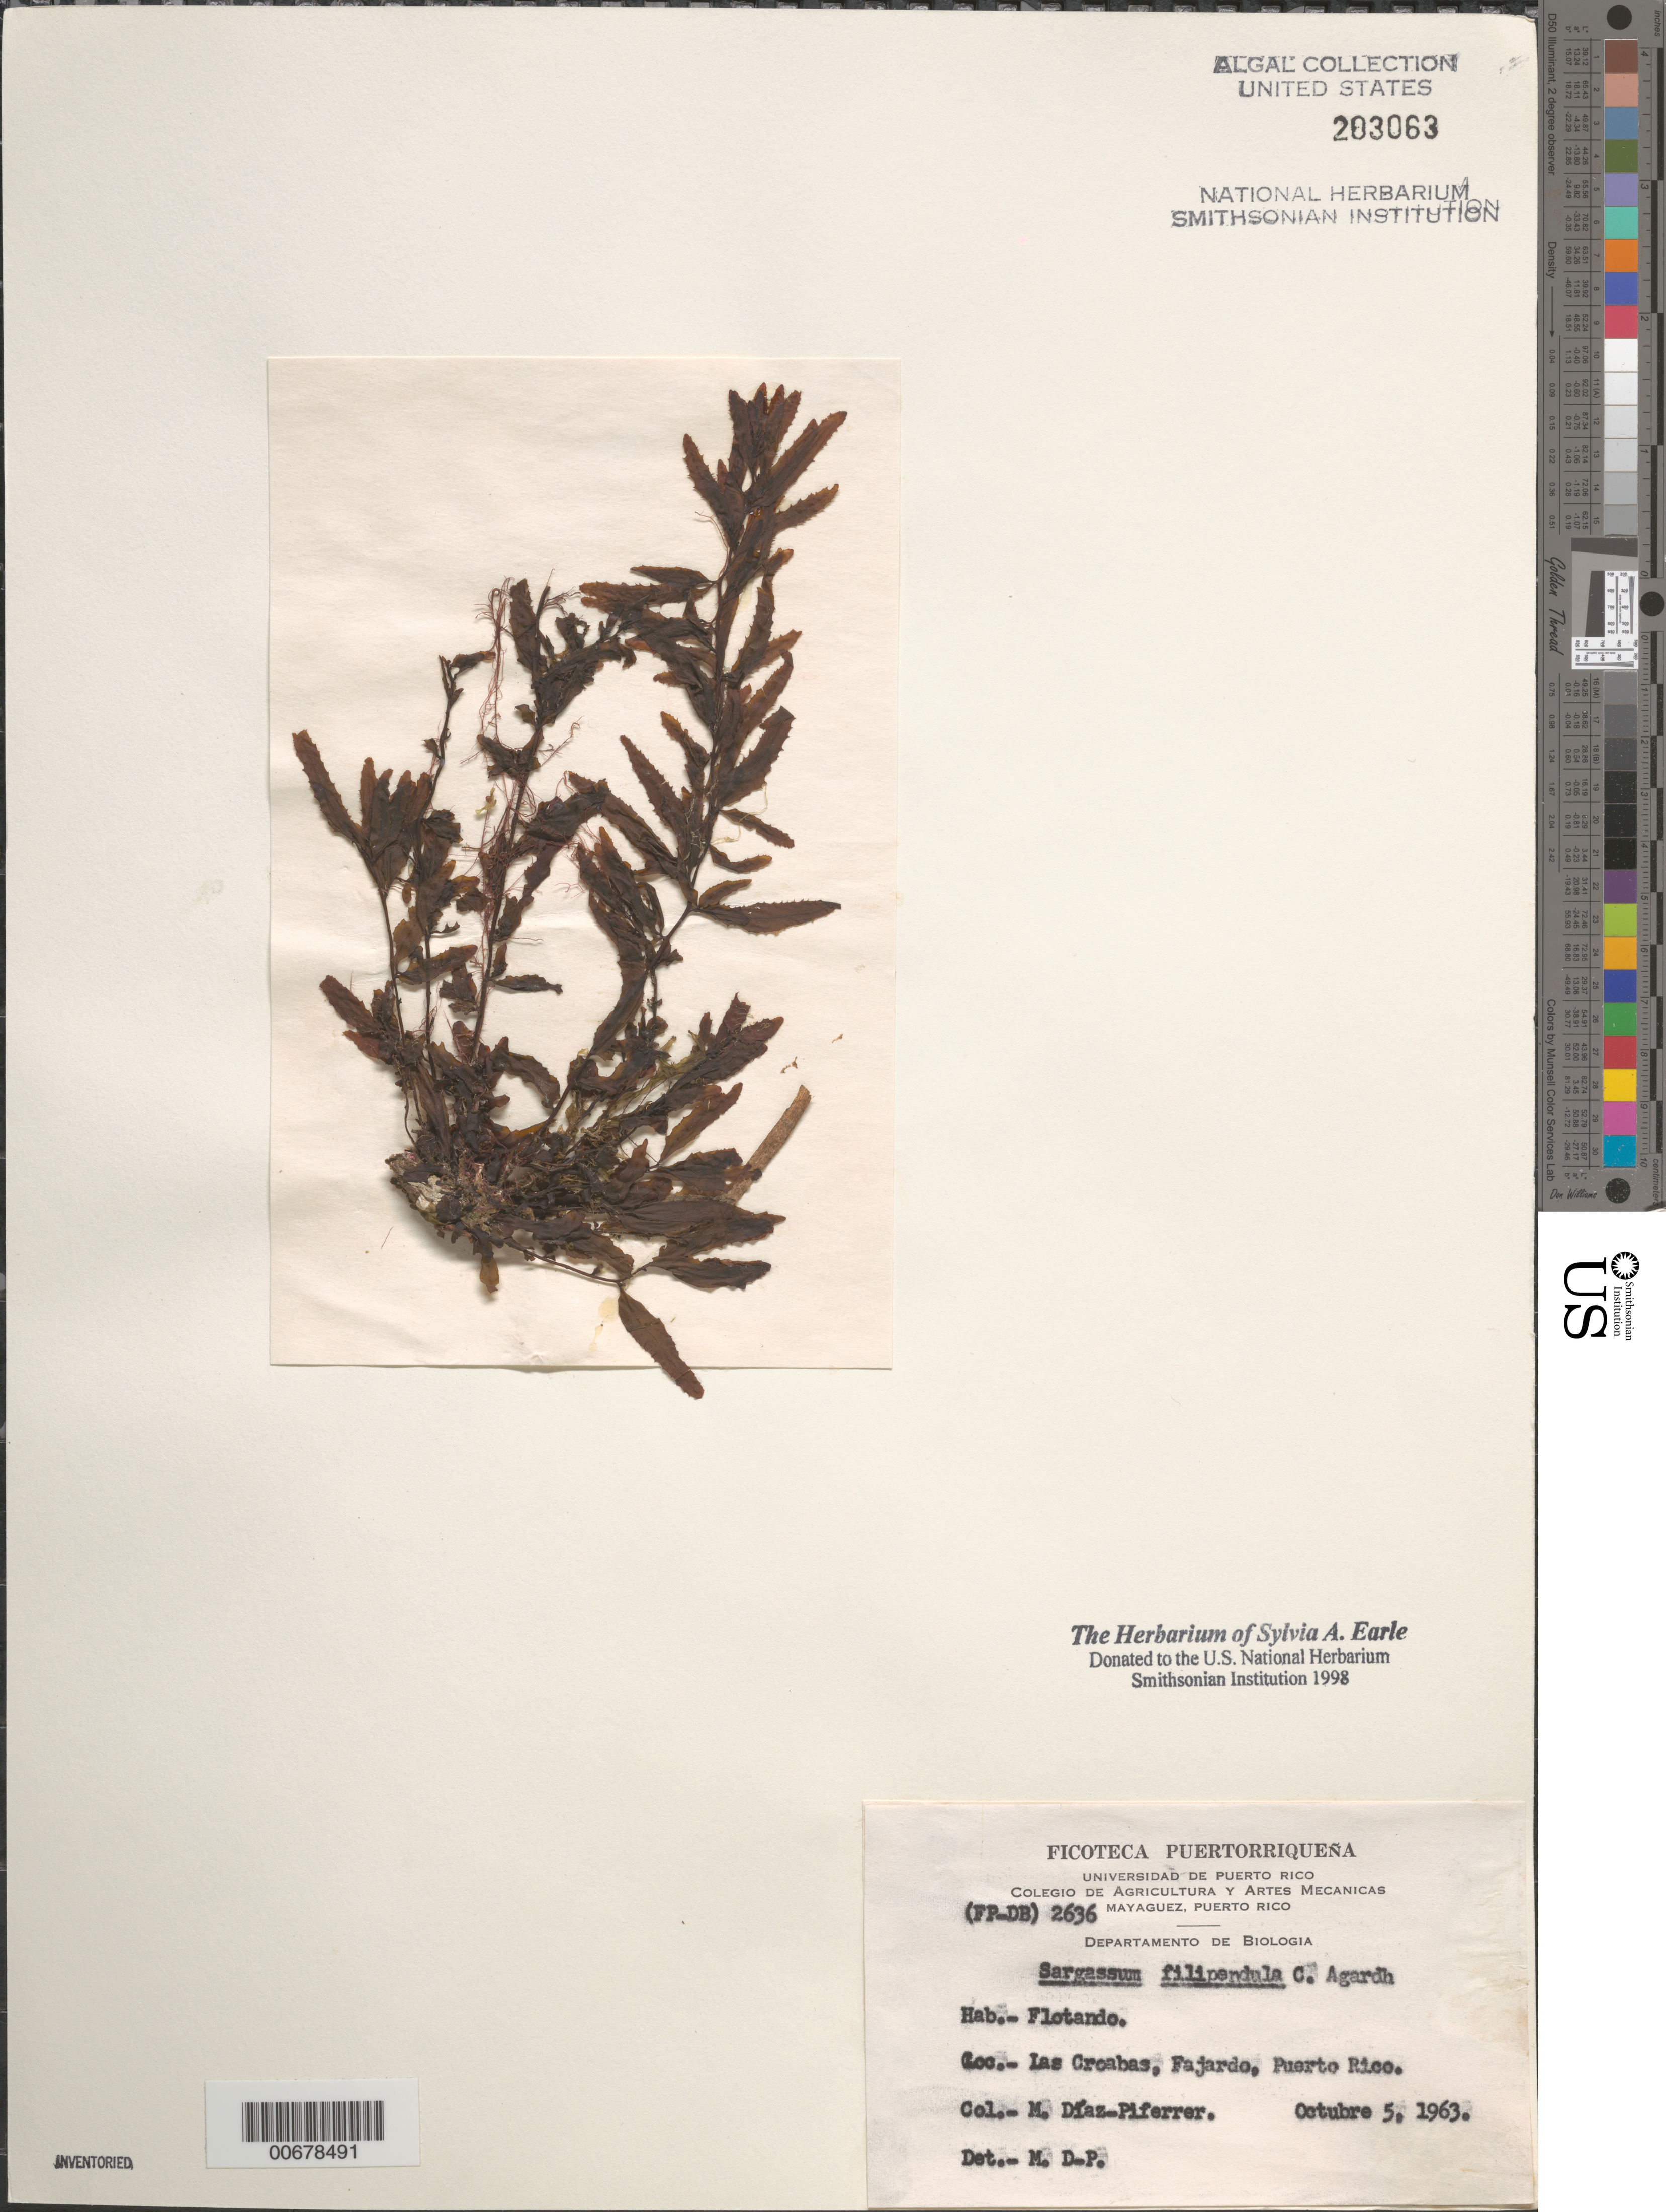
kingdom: Chromista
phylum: Ochrophyta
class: Phaeophyceae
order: Fucales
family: Sargassaceae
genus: Sargassum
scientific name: Sargassum filipendula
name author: C. Agardh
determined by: Diaz-Piferrer, M.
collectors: M. Diaz-Piferrer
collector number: (FP-DB) 2636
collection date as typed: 05 Oct 1963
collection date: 1963-10-05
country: Puerto Rico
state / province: Fajardo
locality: Las Croabas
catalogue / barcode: US 203063